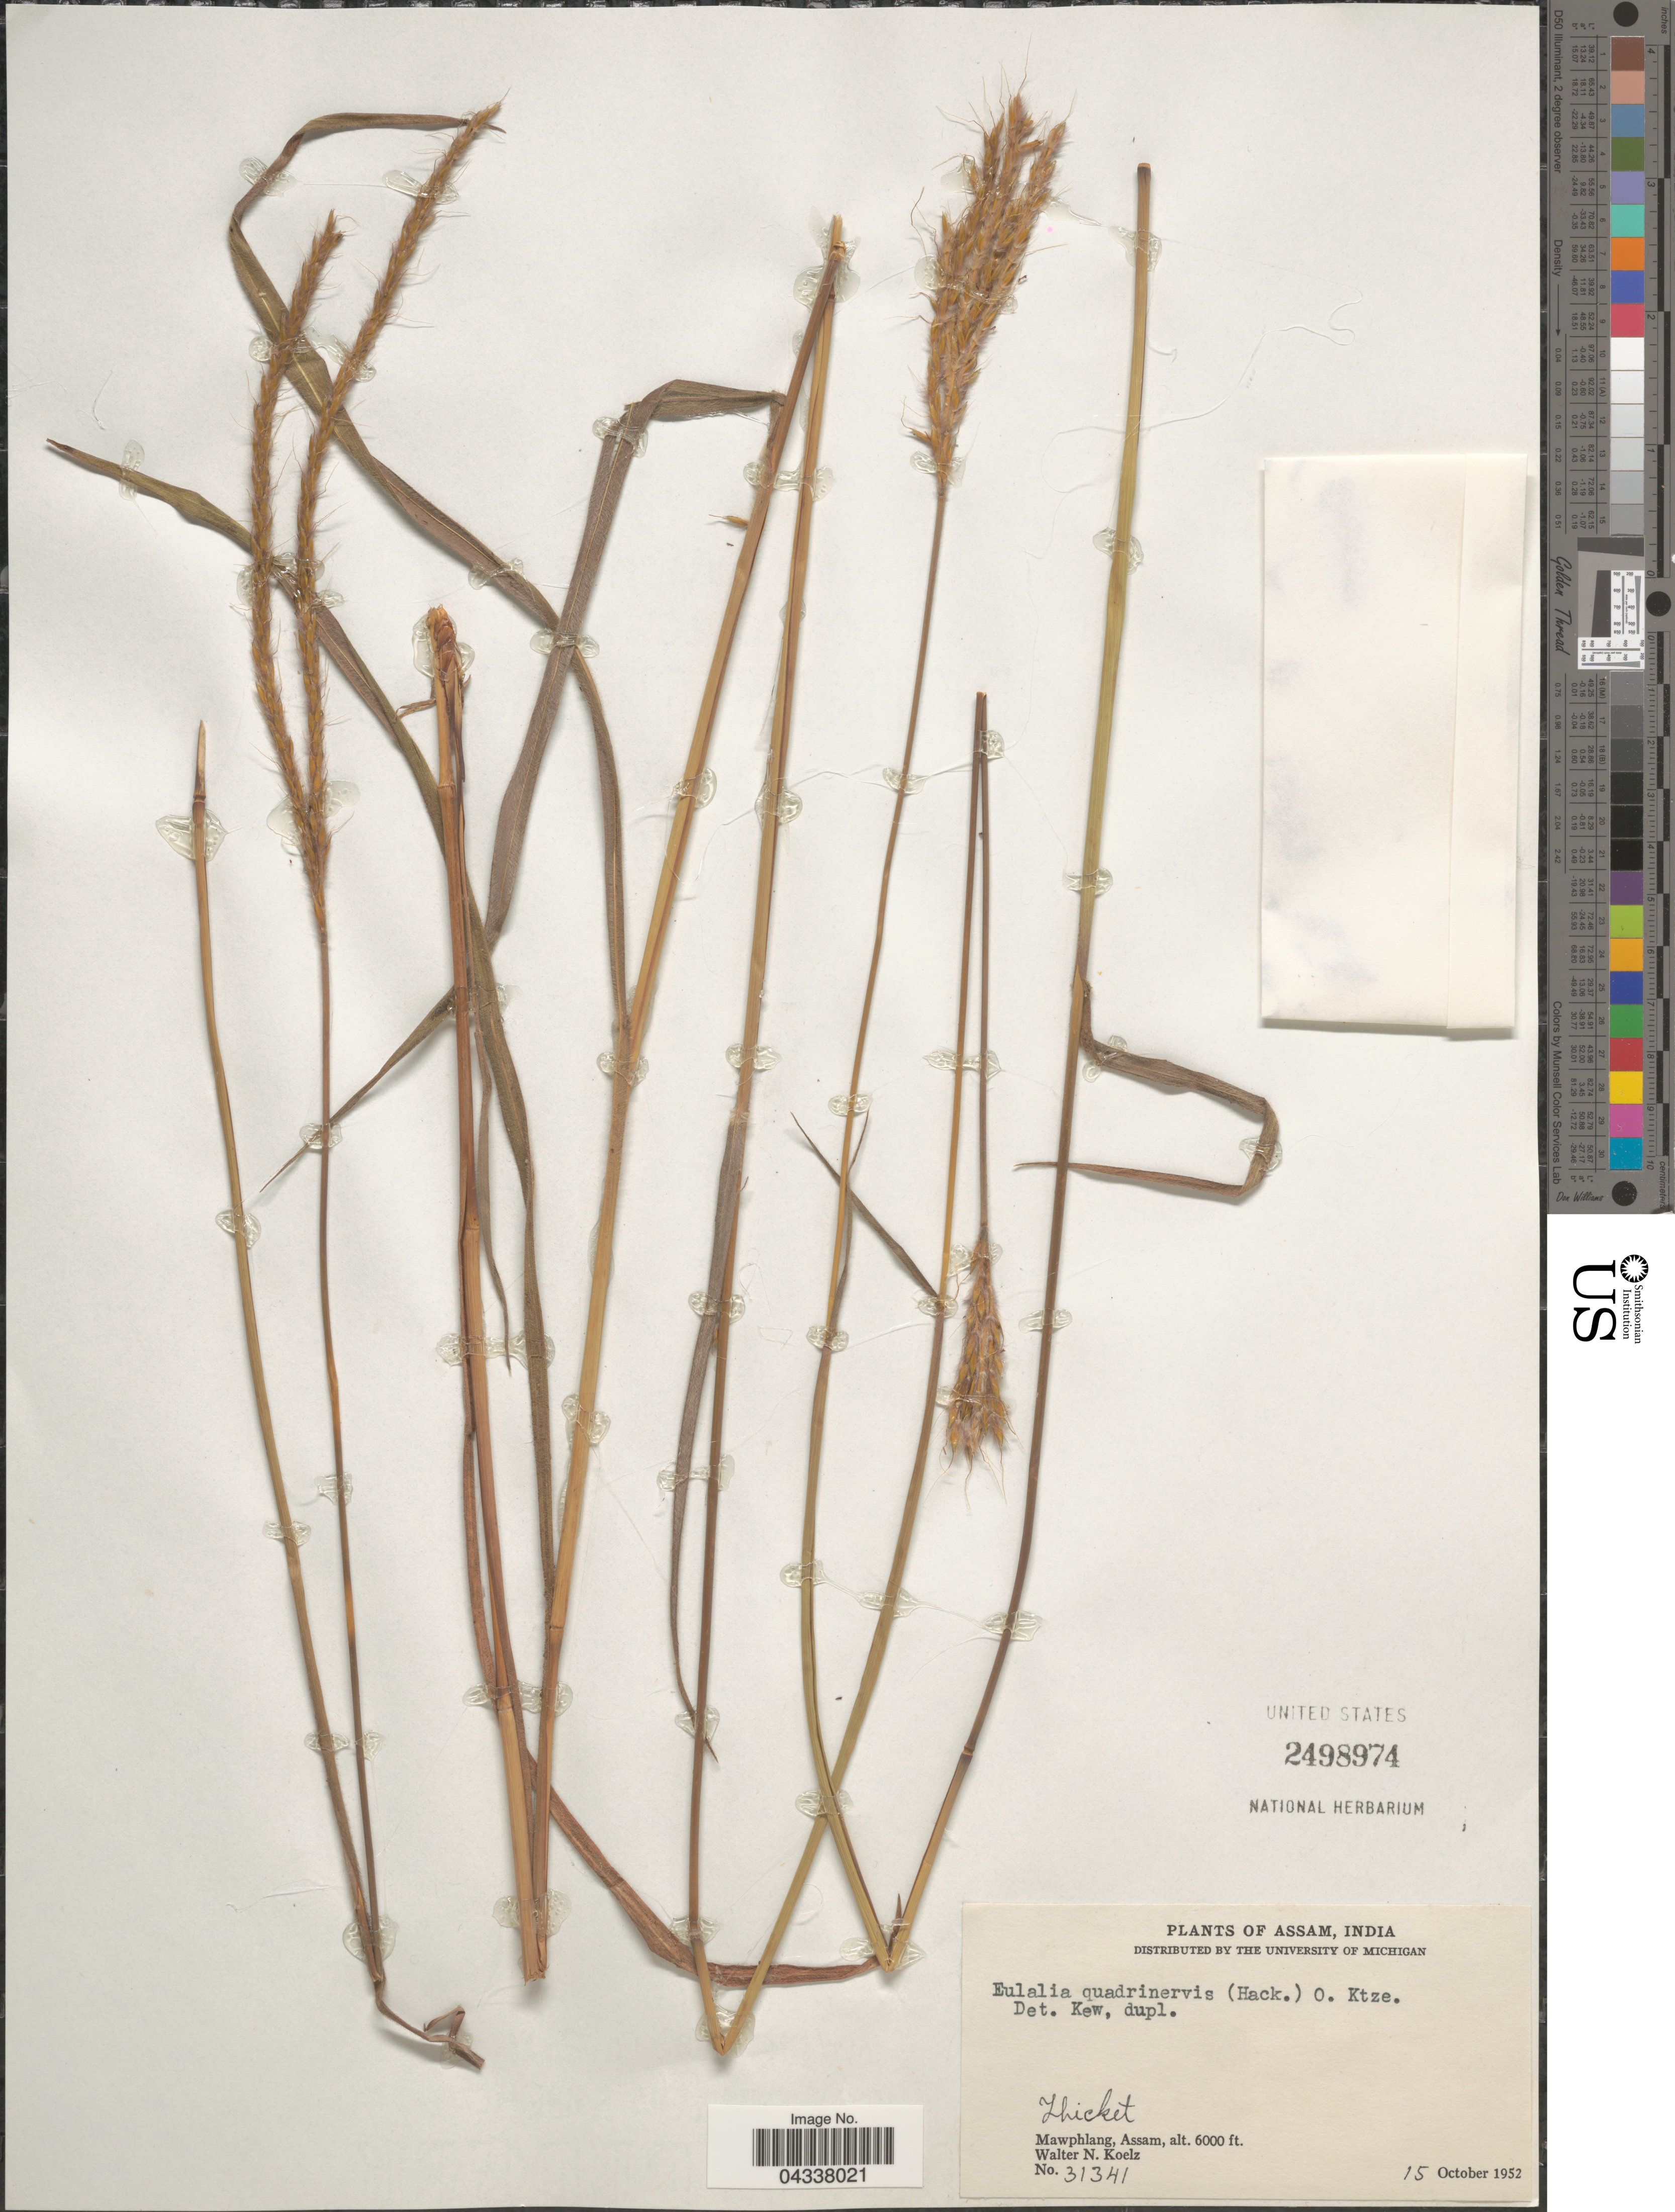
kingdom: Plantae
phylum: Tracheophyta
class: Liliopsida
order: Poales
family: Poaceae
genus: Pseudopogonatherum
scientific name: Pseudopogonatherum quadrinerve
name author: (Hack.) Ohwi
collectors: W. N. Koelz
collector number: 31341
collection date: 1952-10-15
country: India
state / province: Assam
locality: Mawphlang.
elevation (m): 1829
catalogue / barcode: US 2498974